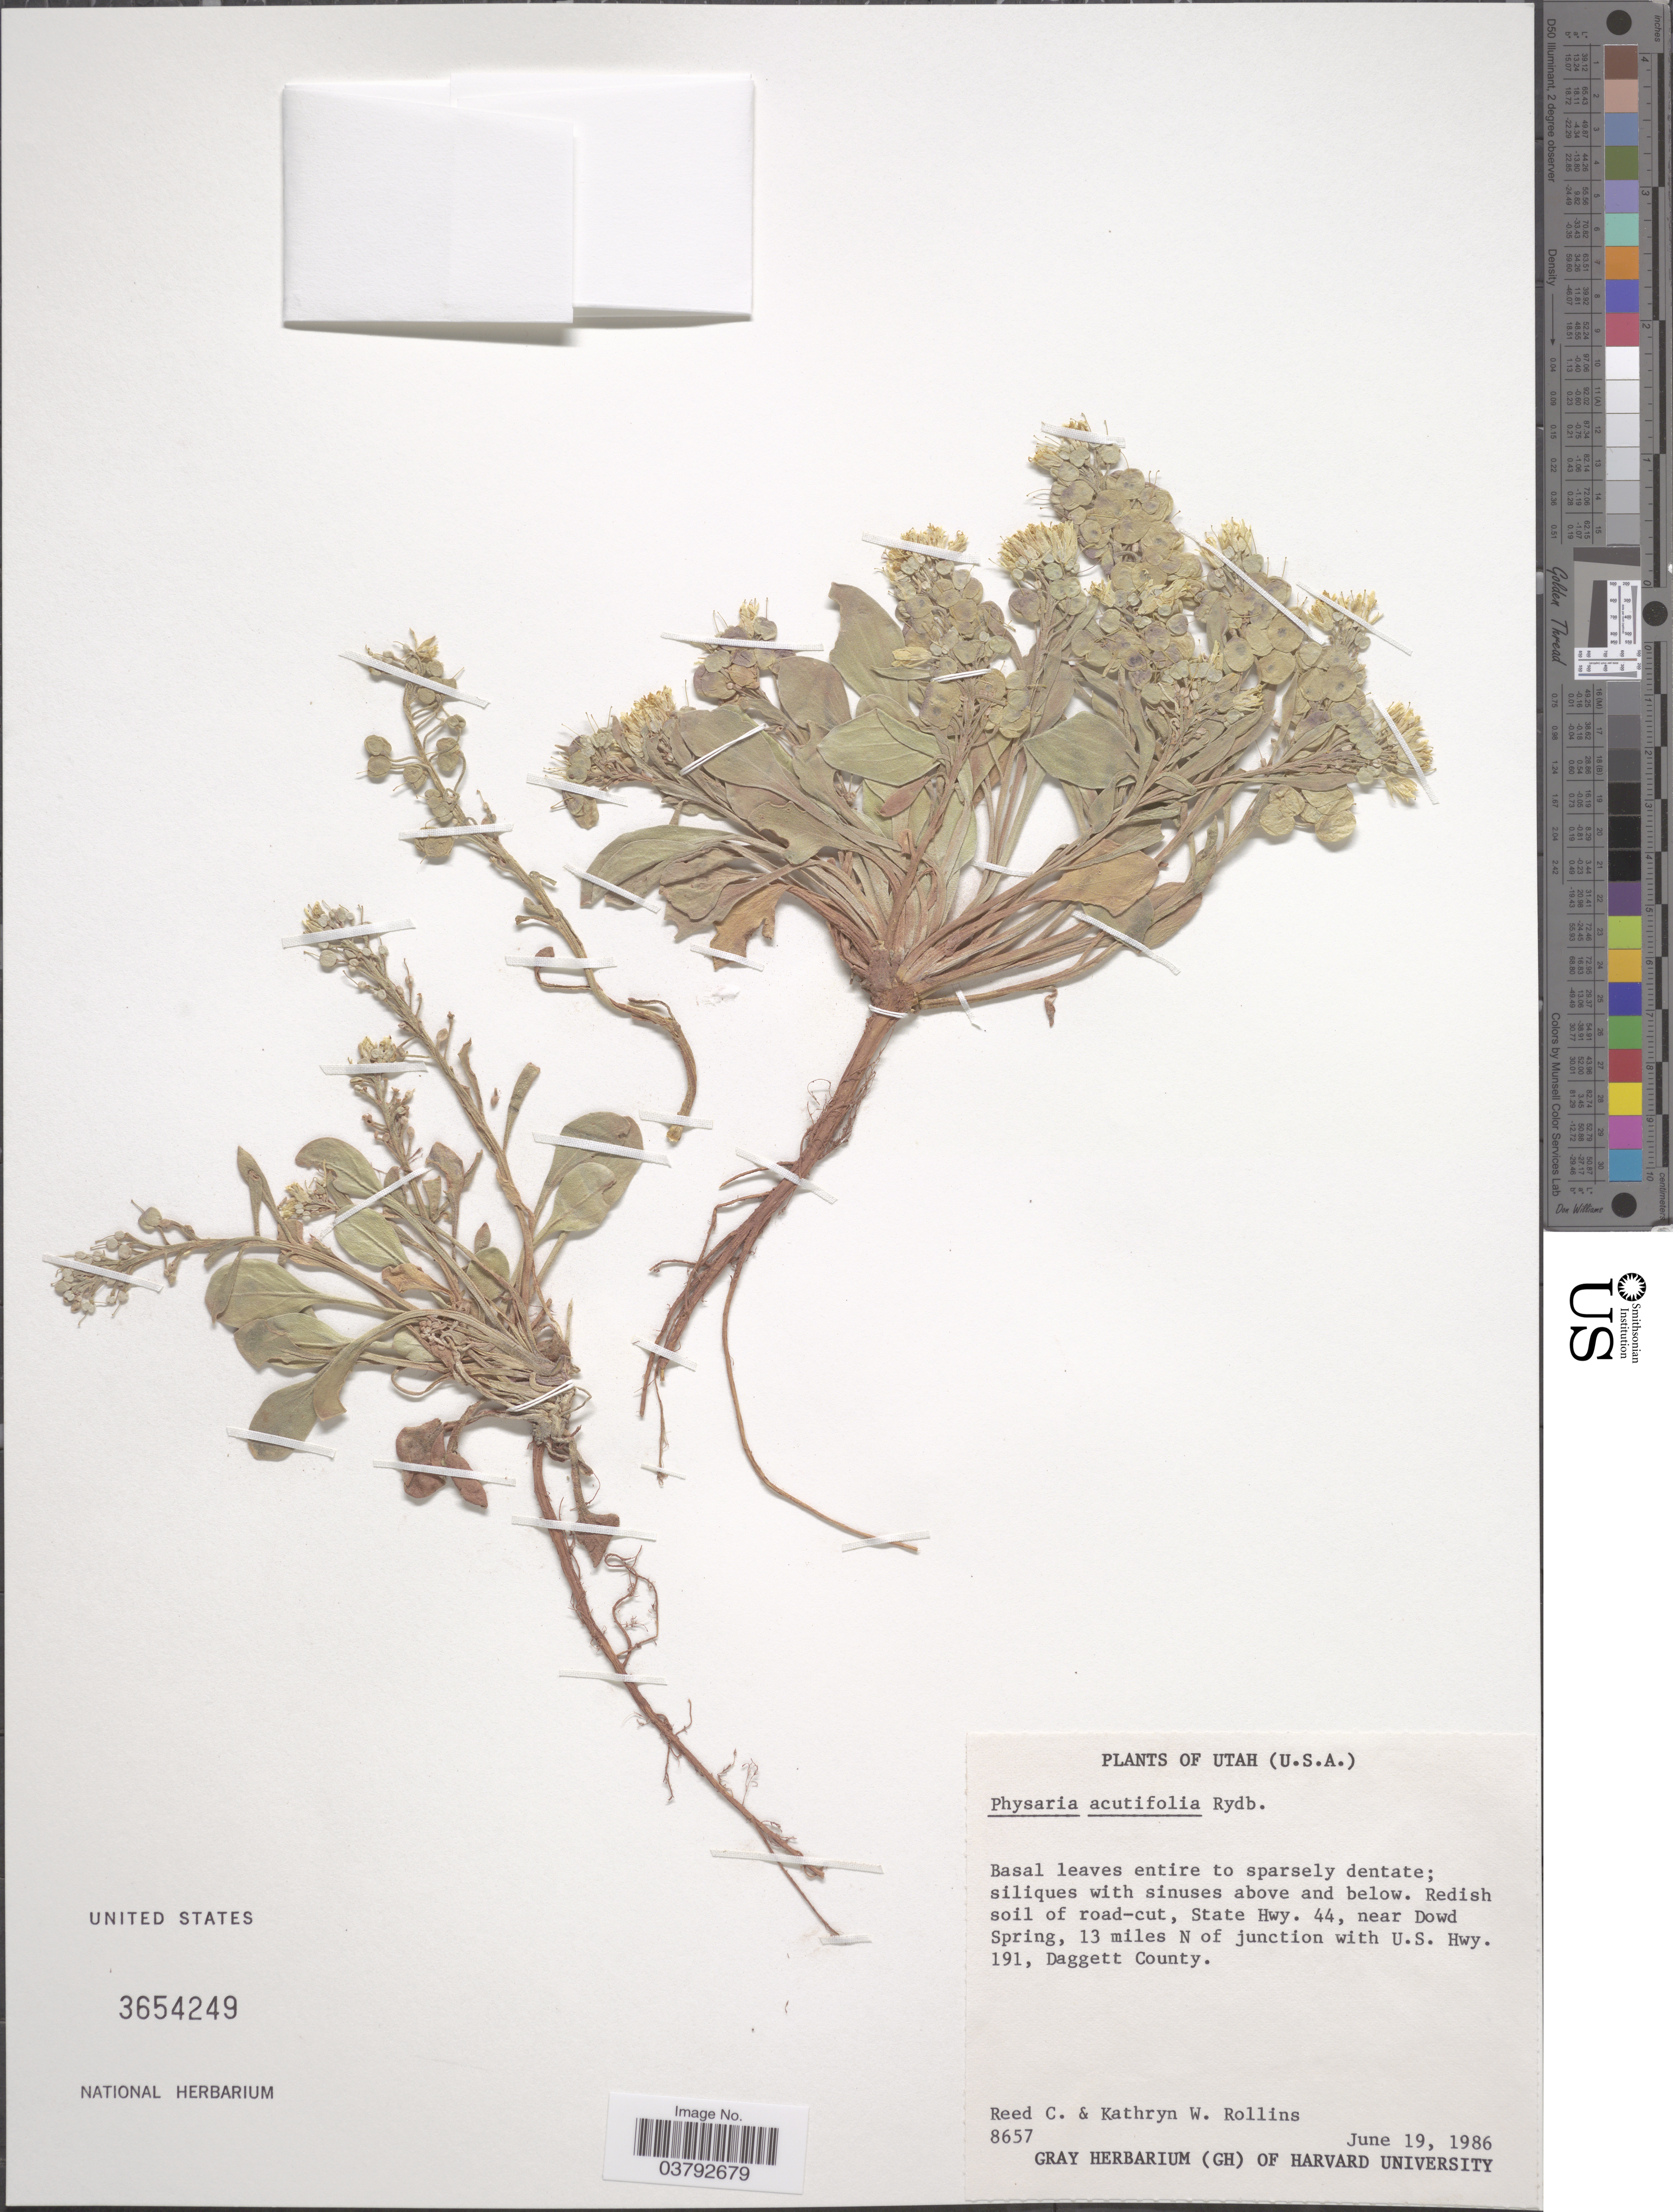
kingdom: Plantae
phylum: Tracheophyta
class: Magnoliopsida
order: Brassicales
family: Brassicaceae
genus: Physaria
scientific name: Physaria acutifolia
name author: Rydb.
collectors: R. C. Rollins & K. W. Rollins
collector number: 8657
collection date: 1986-06-19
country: United States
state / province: Utah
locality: State Hwy. 44, near Dowd Spring, 13 miles N of junction with U. S. Hwy. 191, Daggett County.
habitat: reddish soil of road-cut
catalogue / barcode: US 3654249